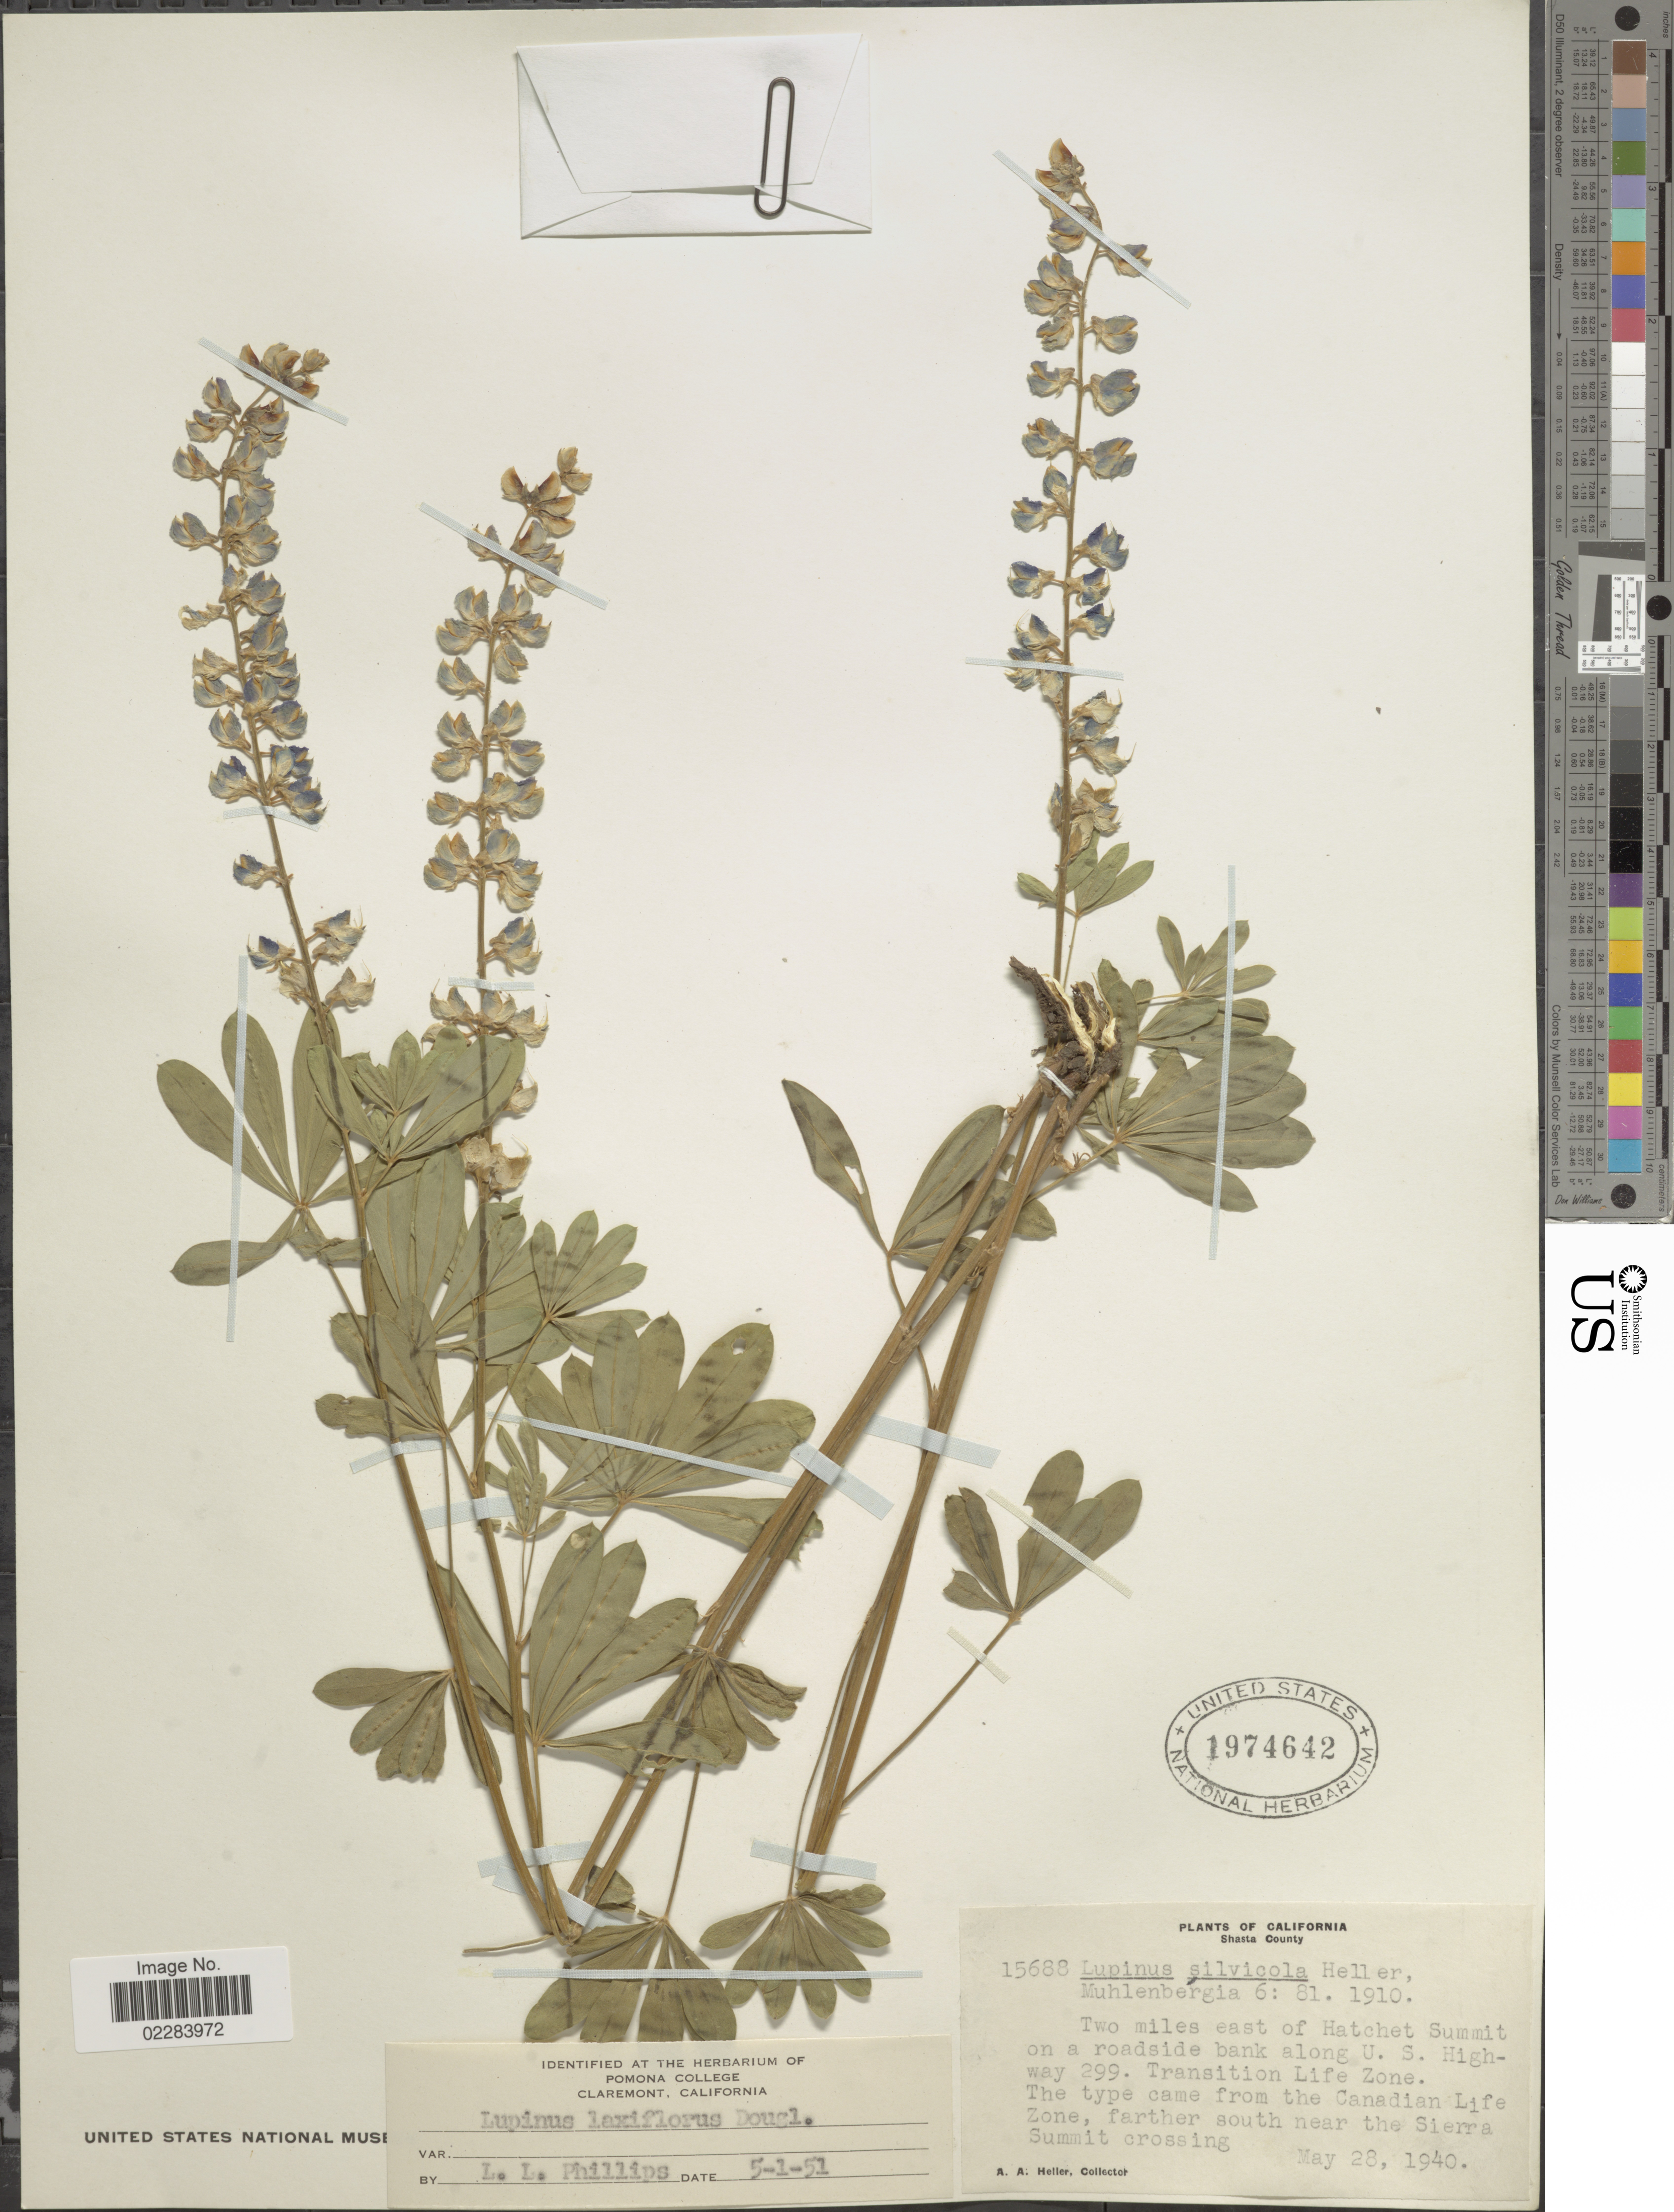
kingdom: Plantae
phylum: Tracheophyta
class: Magnoliopsida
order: Fabales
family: Fabaceae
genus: Lupinus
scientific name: Lupinus arbustus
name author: Lindl.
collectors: A. A. Heller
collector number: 15688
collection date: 1940-05-28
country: United States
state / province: California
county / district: Shasta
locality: Shasta County. Two miles east of Hatchet Summit on a roadside bank along U.S. highway 299. Transition Life zone.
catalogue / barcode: US 1974642